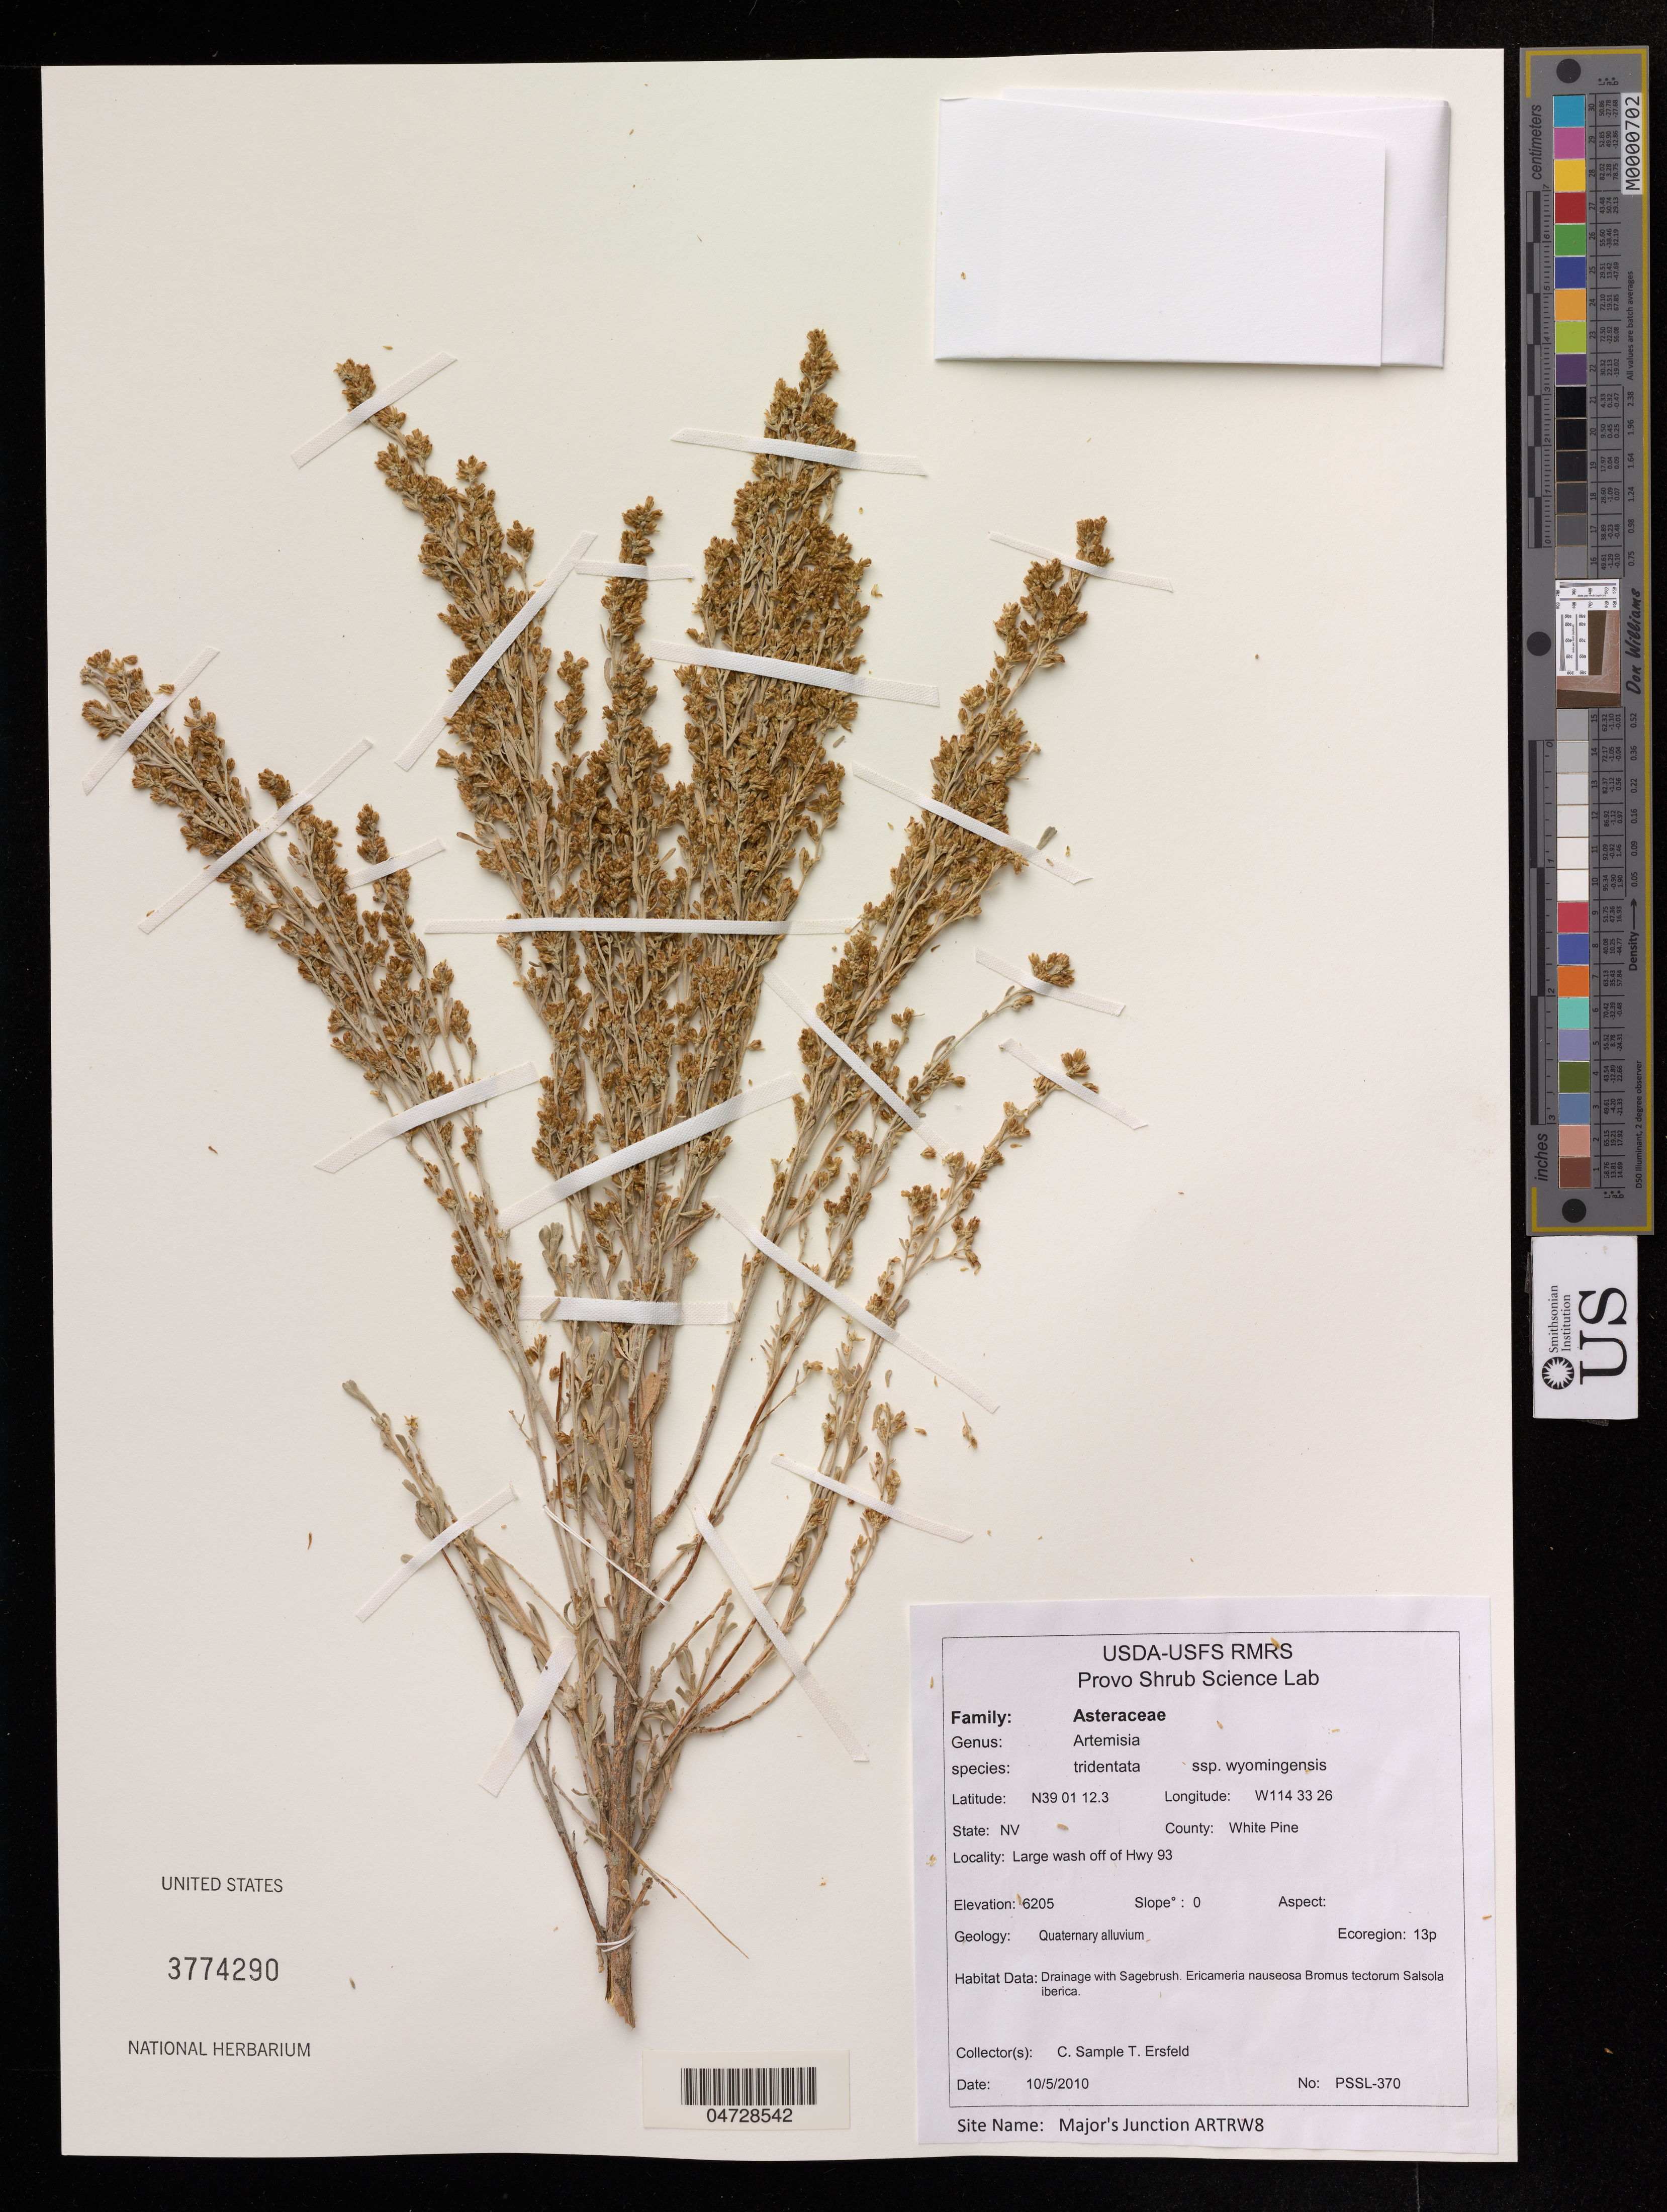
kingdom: Plantae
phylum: Tracheophyta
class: Magnoliopsida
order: Asterales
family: Asteraceae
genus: Artemisia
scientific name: Artemisia tridentata subsp. wyomingensis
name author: (Beetle & A.L. Young) S.L. Welsh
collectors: C. Sample & T. Ersfeld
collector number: PSSL-370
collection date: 2010-10-05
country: United States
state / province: Nevada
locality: County: White Pine. Large wash off of Hwy 93. Site Name: Major's Junction ARTRW8.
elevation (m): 1891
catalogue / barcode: US 3774290